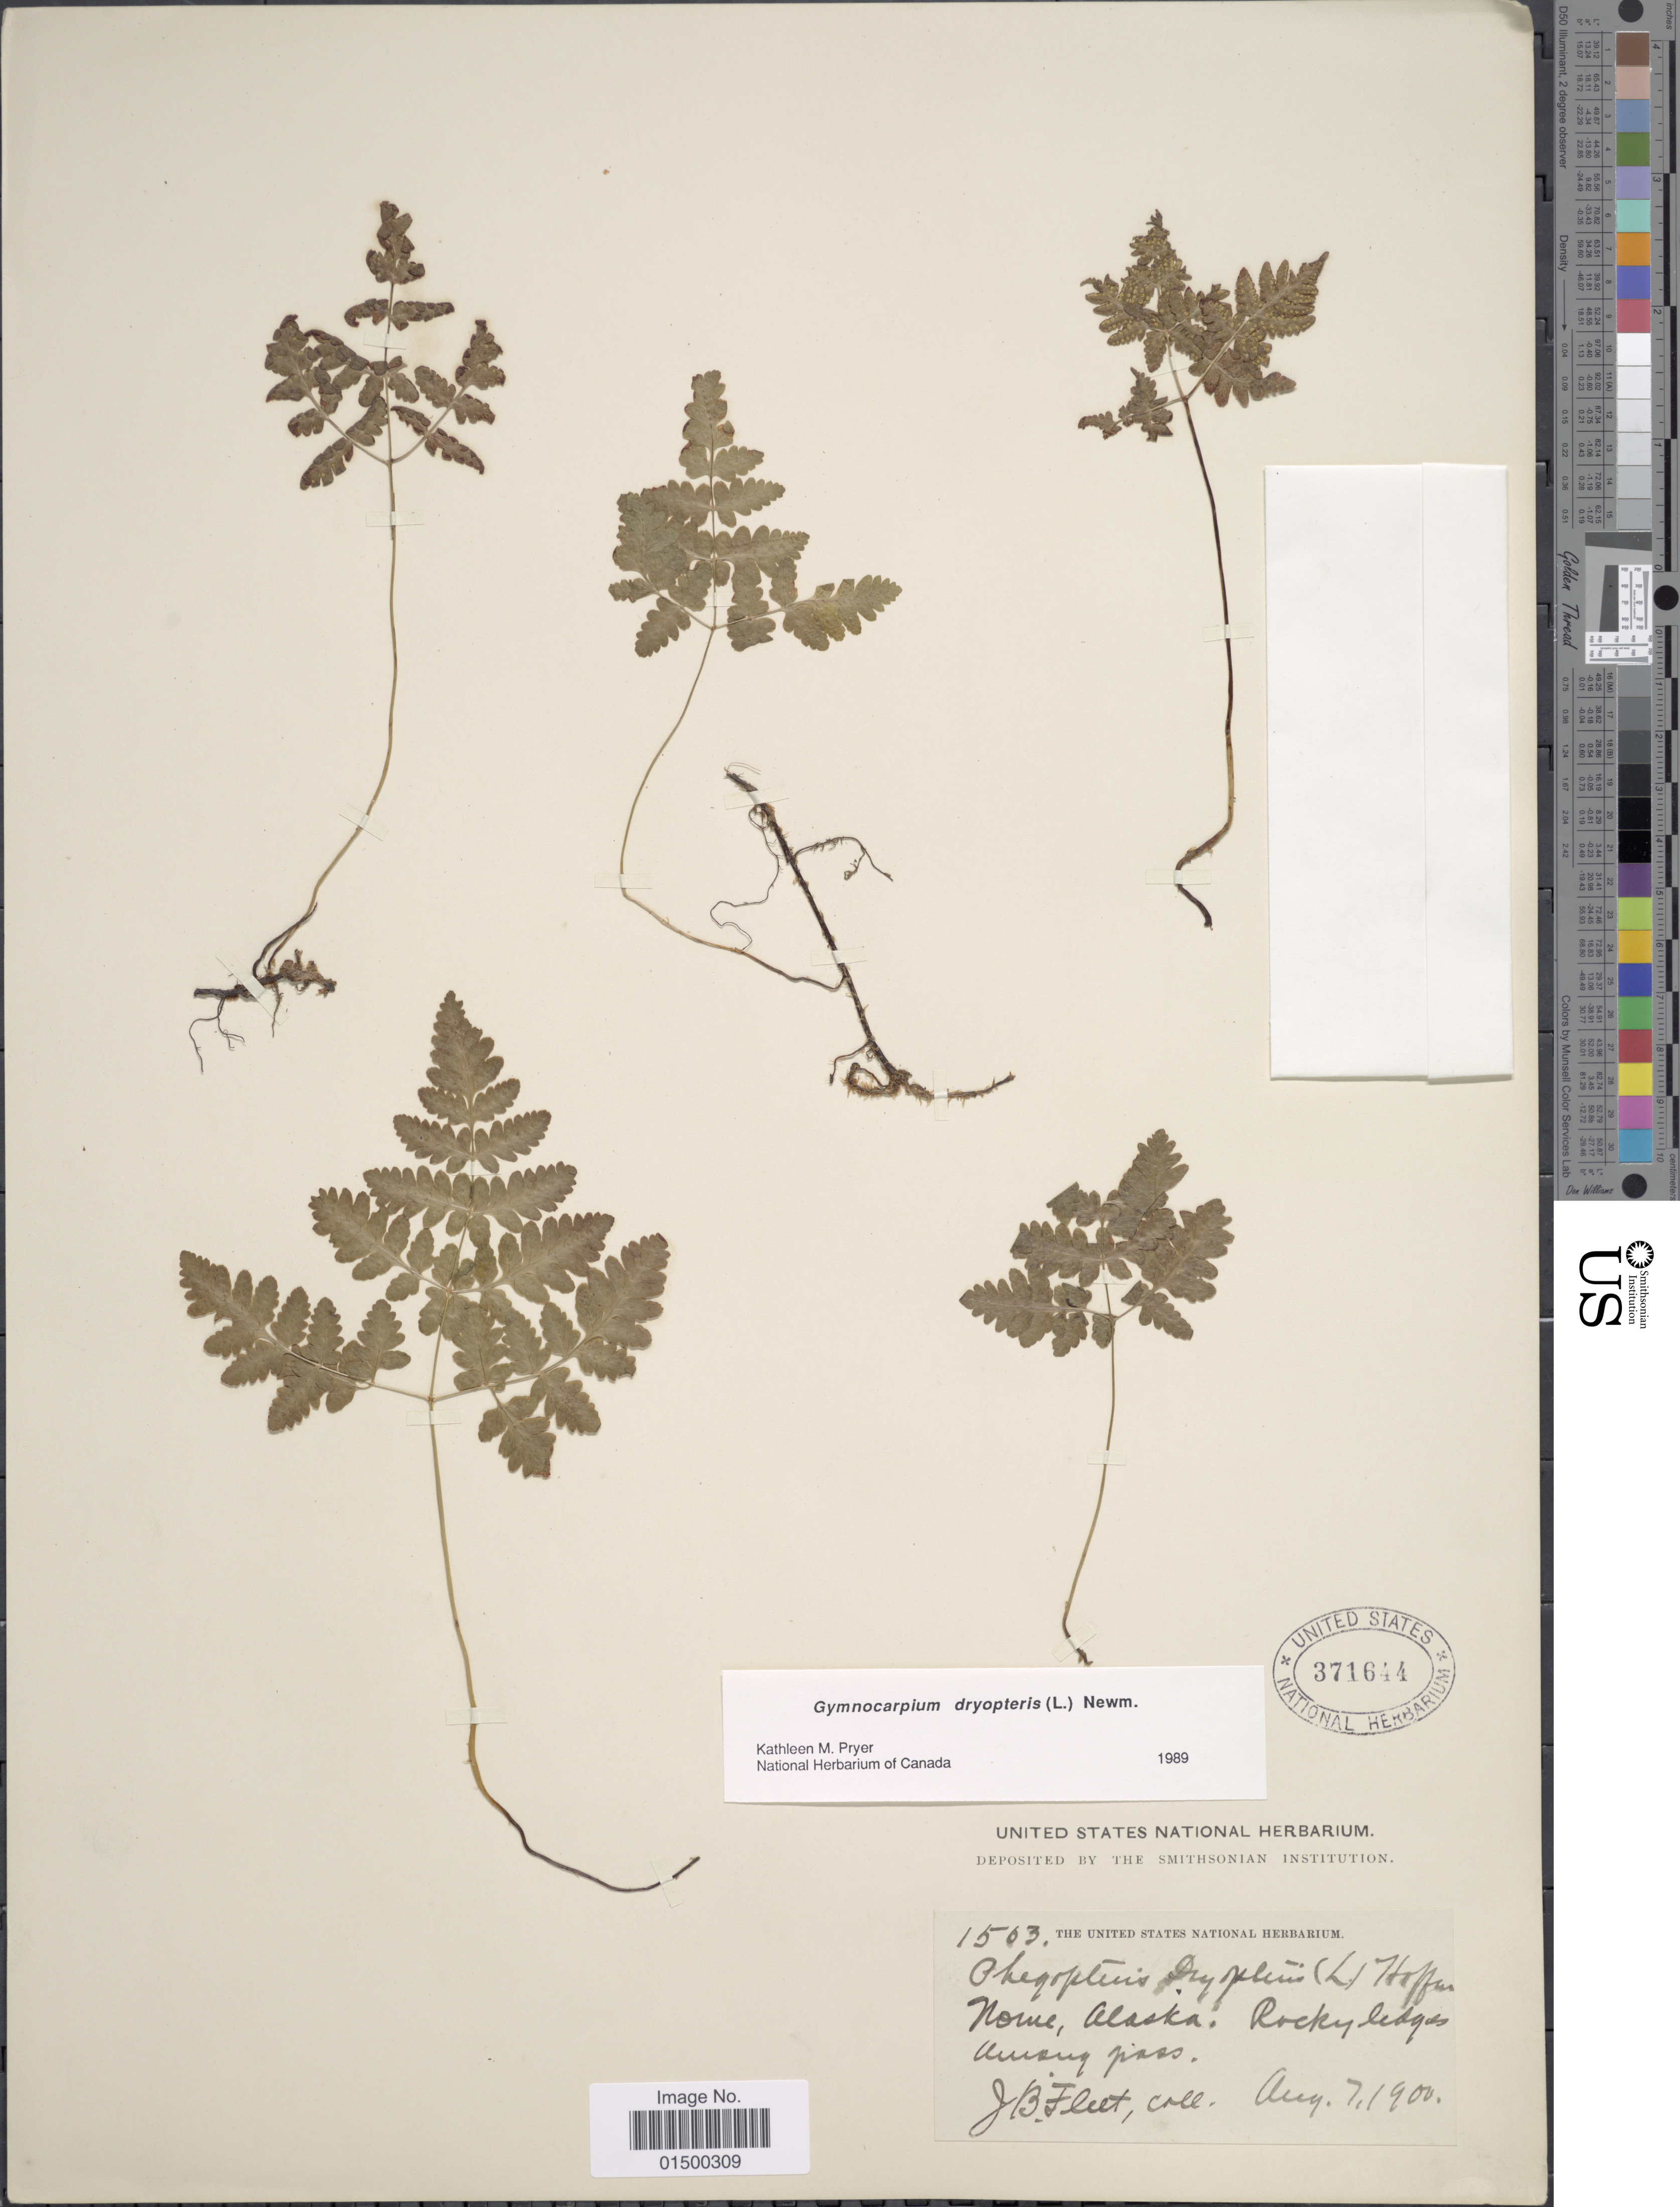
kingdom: Plantae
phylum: Tracheophyta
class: Polypodiopsida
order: Polypodiales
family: Cystopteridaceae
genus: Gymnocarpium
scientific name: Gymnocarpium dryopteris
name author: (L.) Newman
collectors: J. Fleet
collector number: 1563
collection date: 1900-08-07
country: United States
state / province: Alaska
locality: Nome, Alaska, Rocky ledges among pass.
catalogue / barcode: US 371644